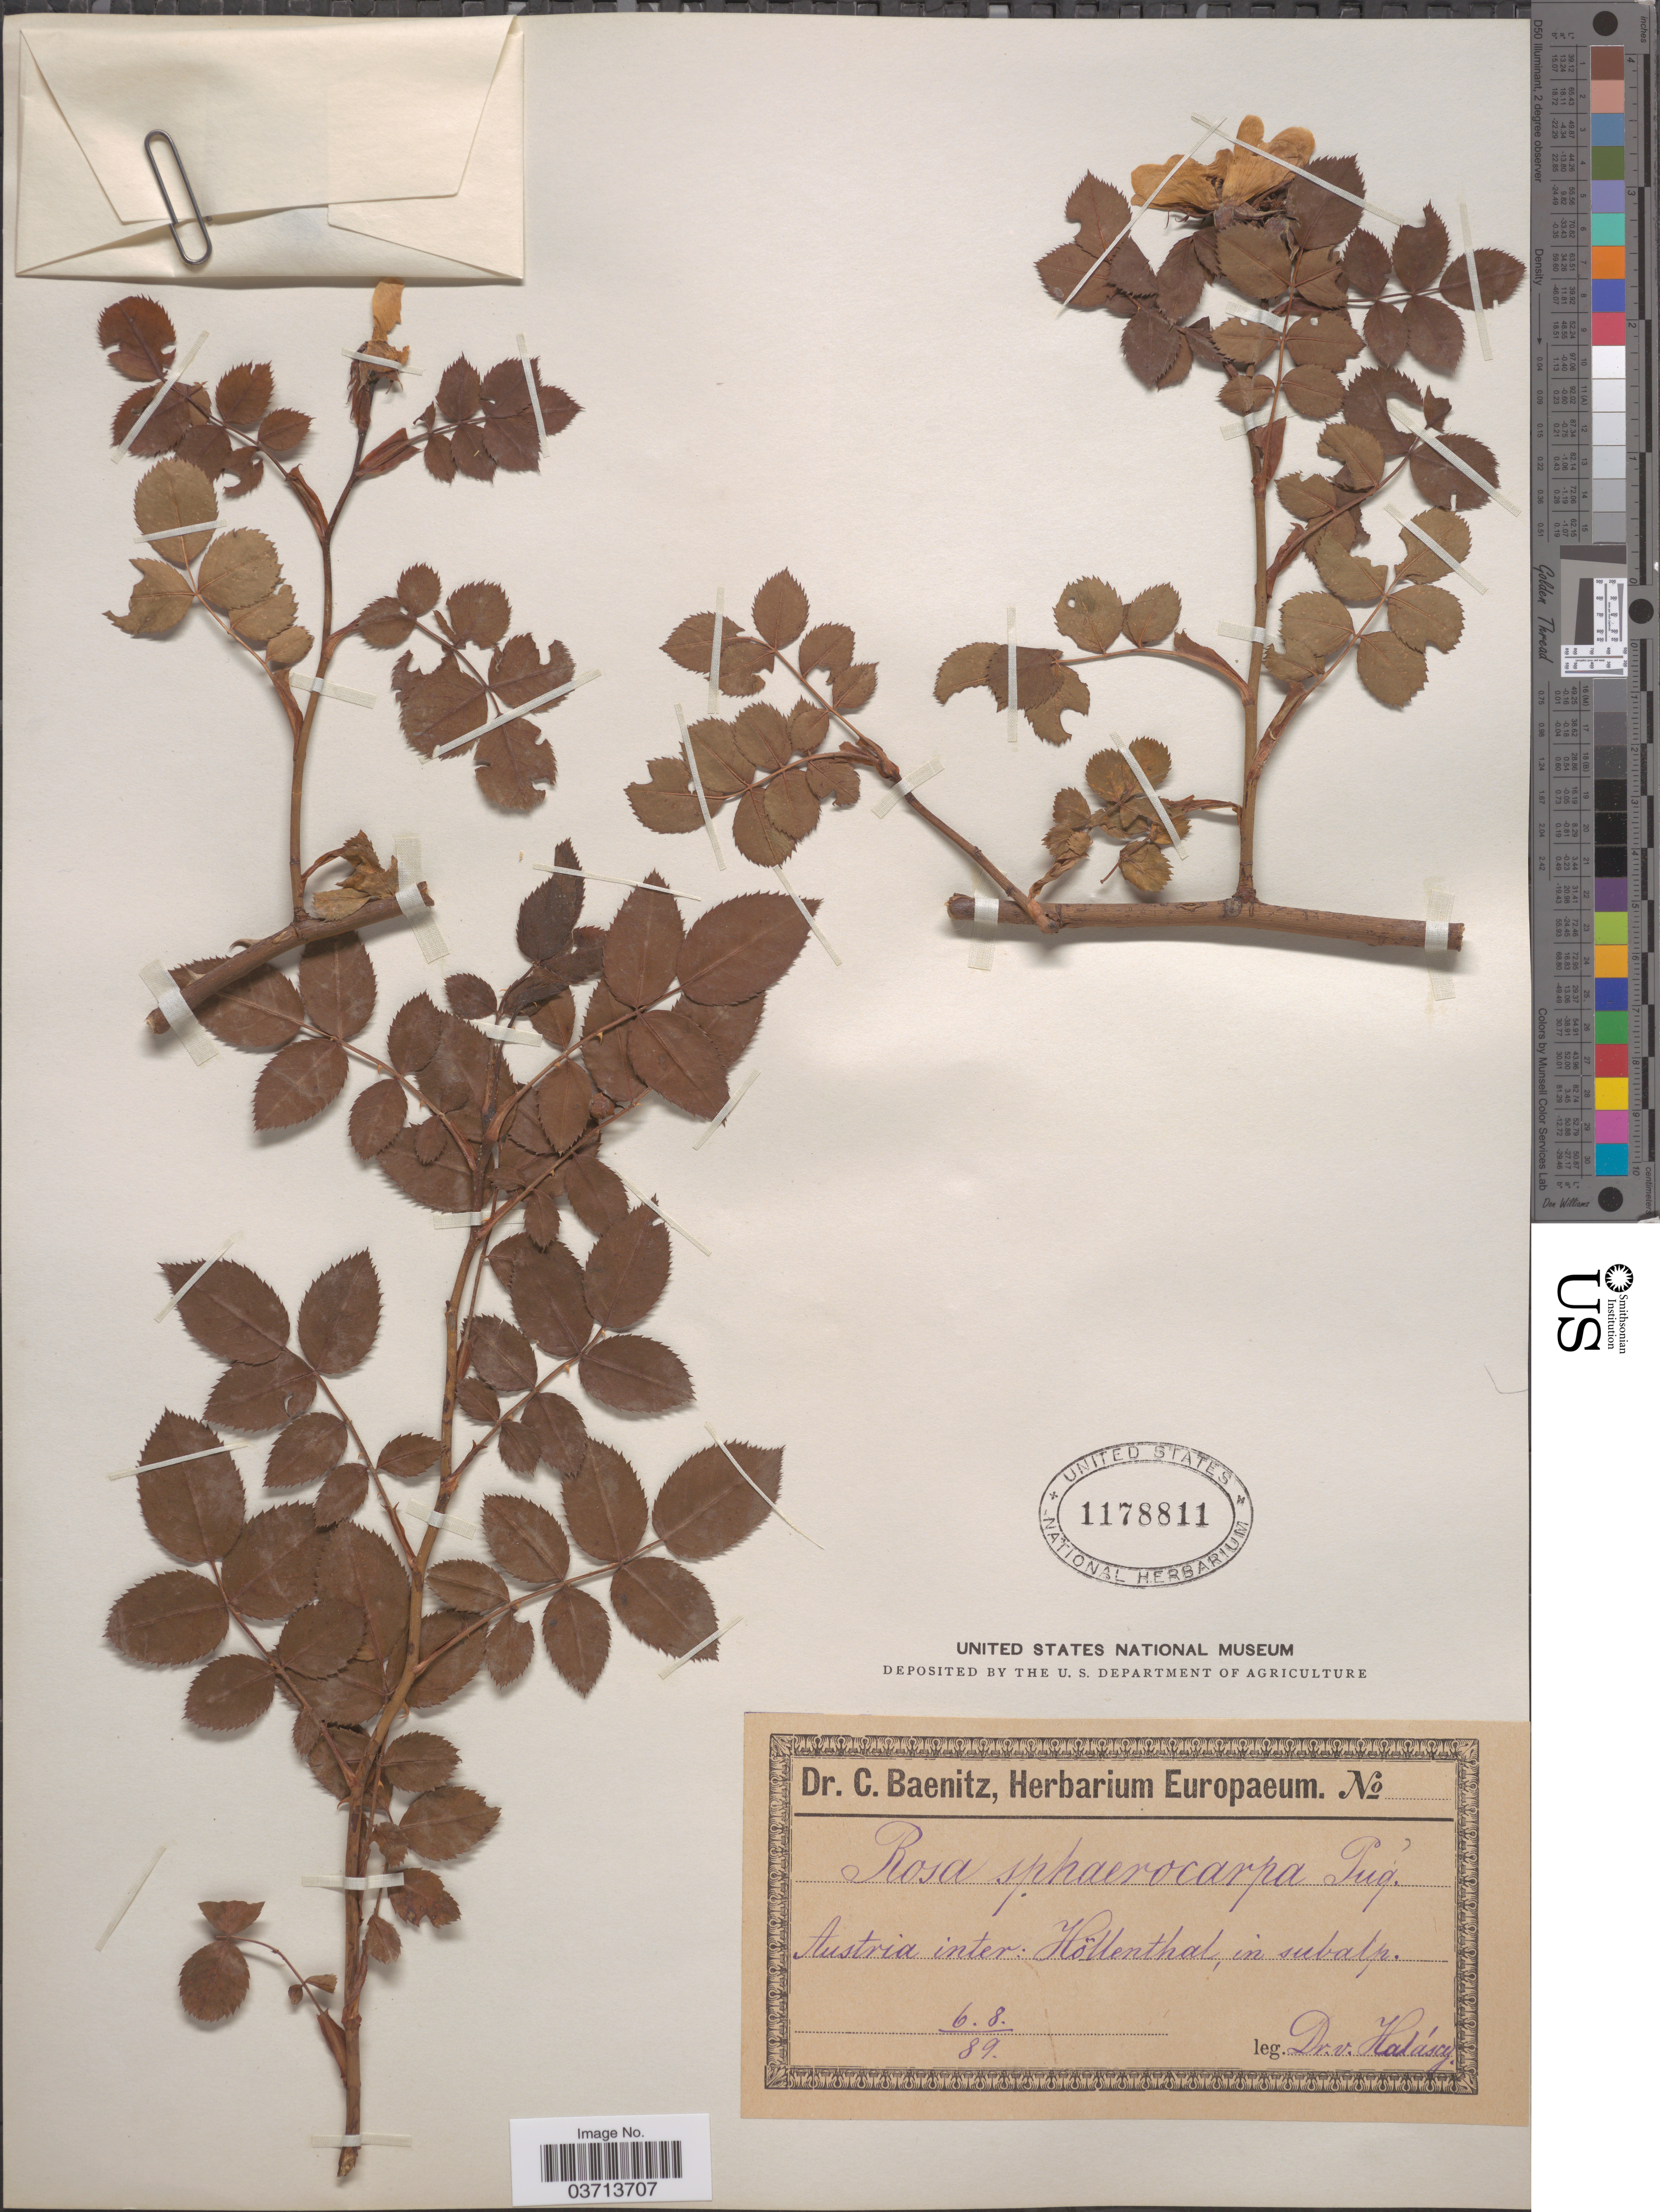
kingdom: Plantae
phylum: Tracheophyta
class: Magnoliopsida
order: Rosales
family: Rosaceae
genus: Rosa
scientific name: Rosa sphaerocarpa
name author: Puget ex Crép.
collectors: v. Haláscy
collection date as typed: Transcribed d/m/y: 6/8/89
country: Austria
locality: Austria inter: Höllenthal, in subalp.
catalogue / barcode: US 1178811